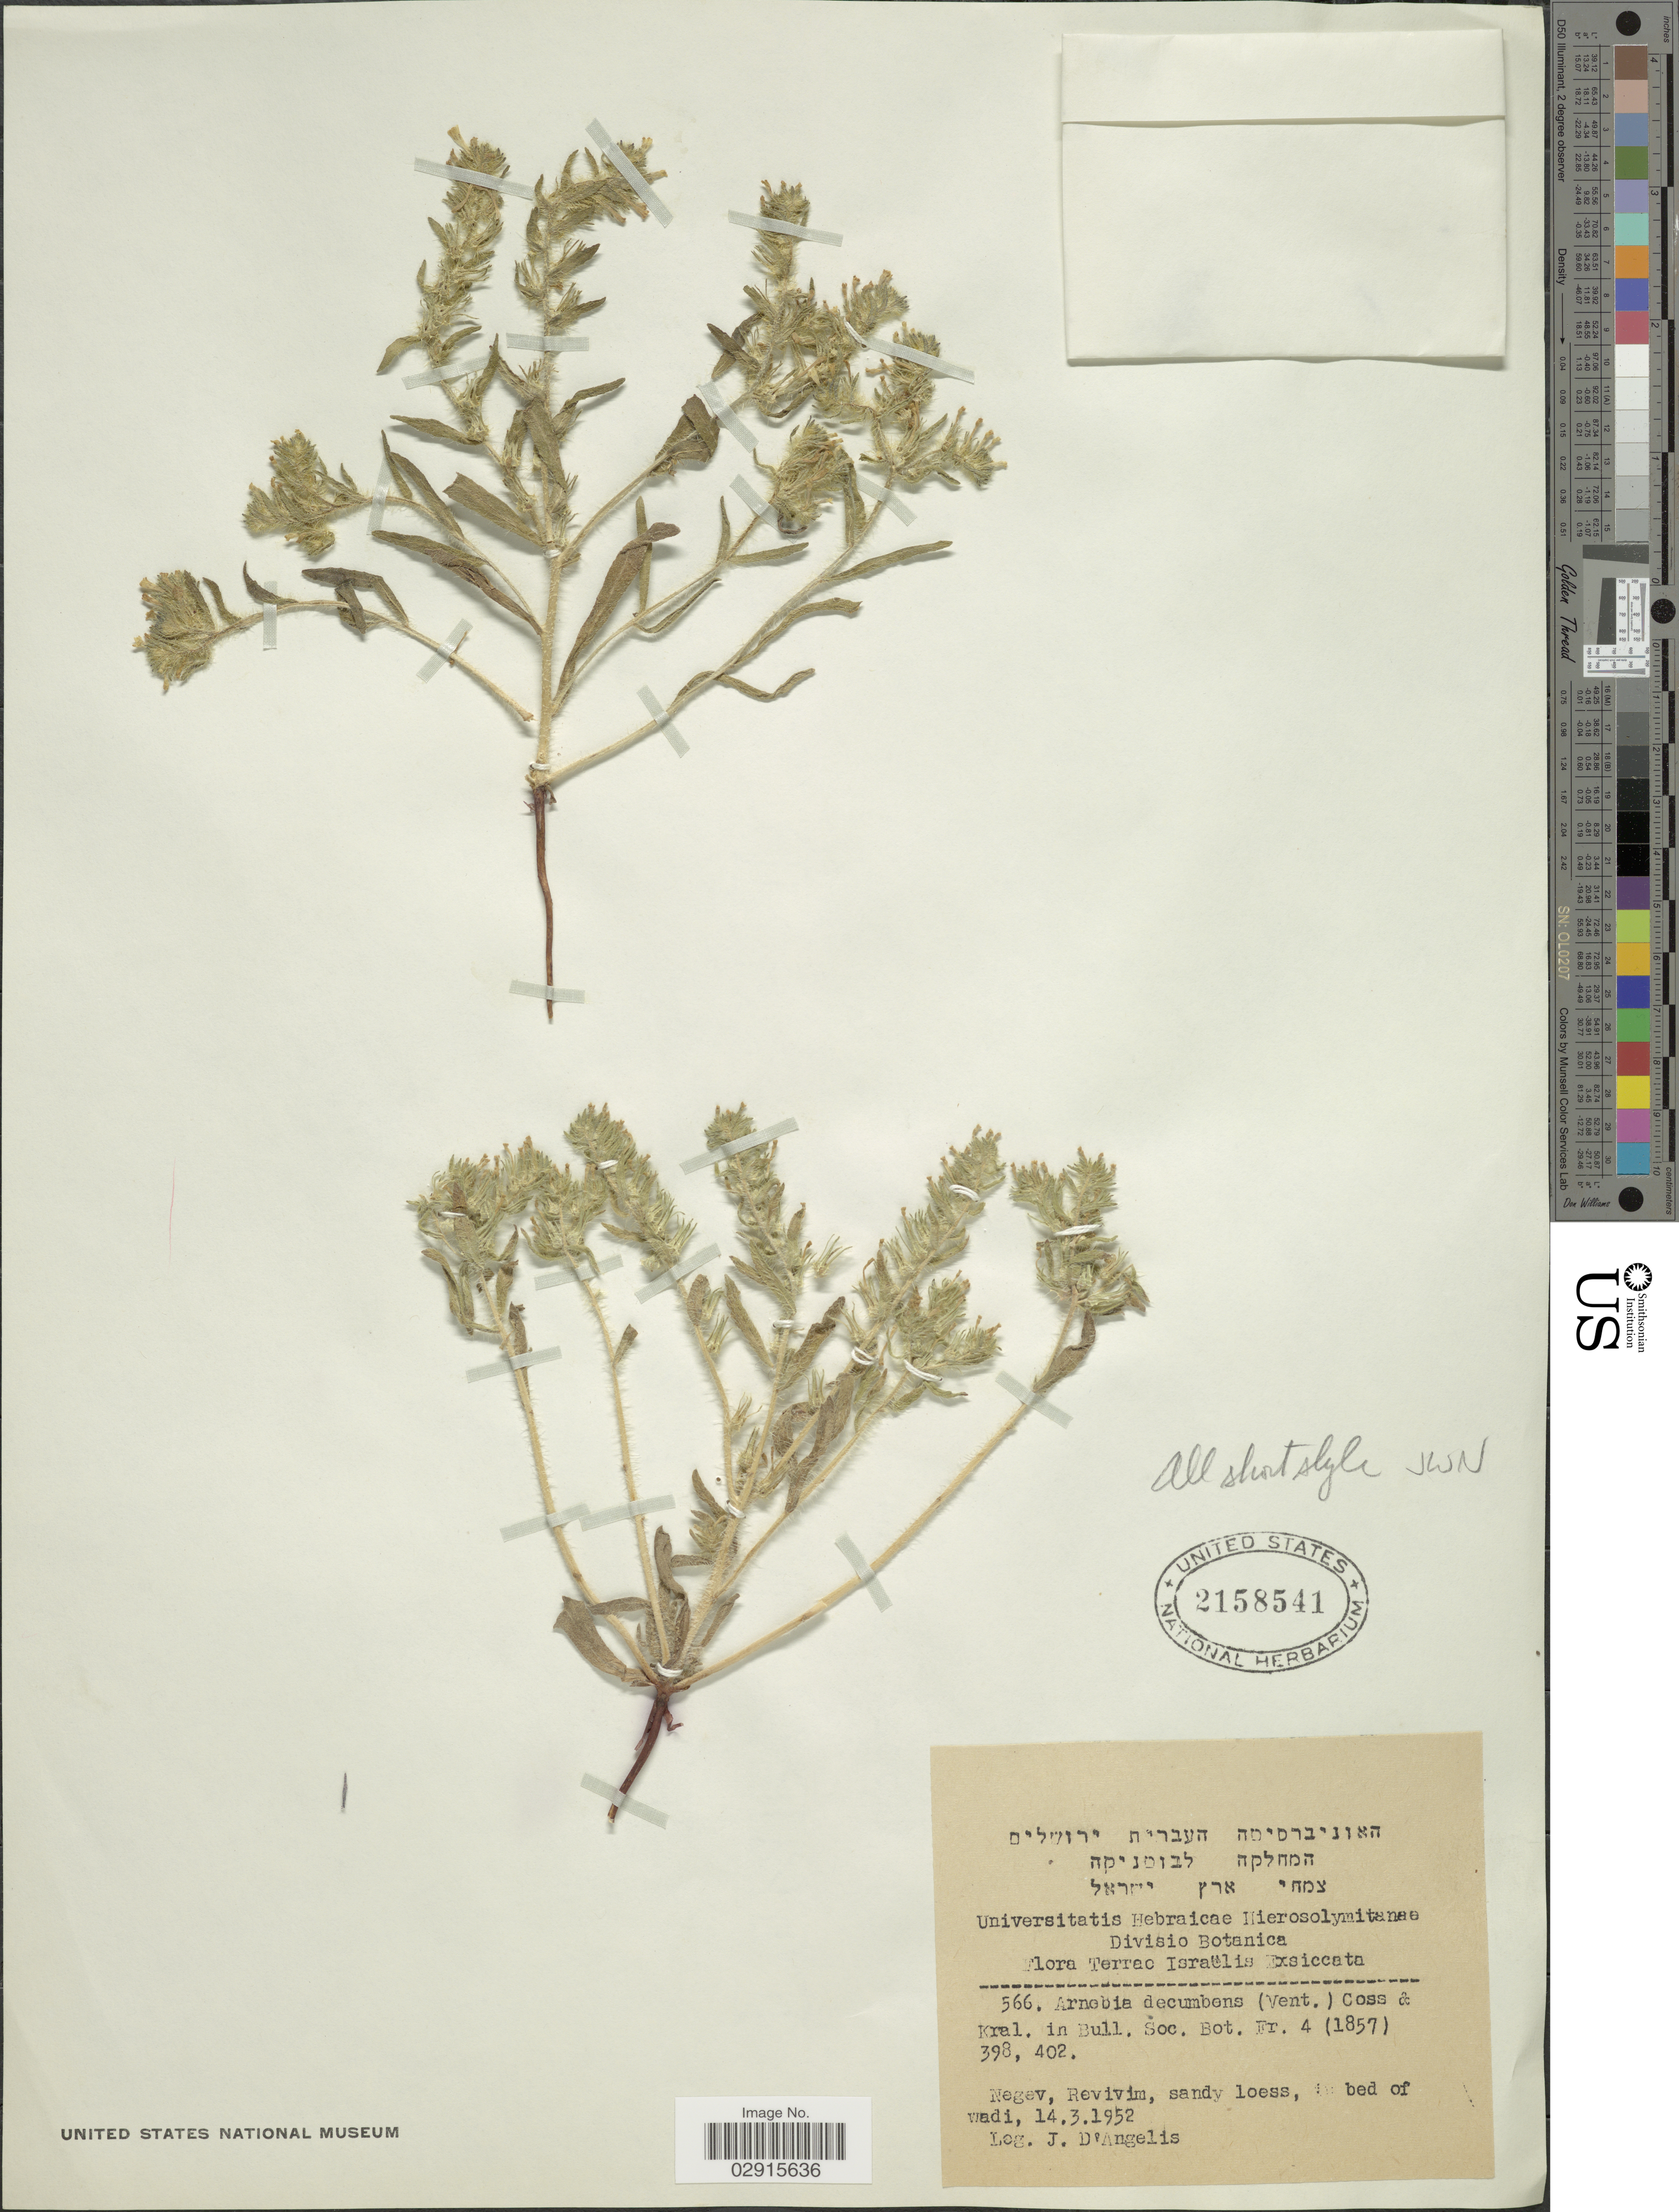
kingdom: Plantae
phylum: Tracheophyta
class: Magnoliopsida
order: Boraginales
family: Boraginaceae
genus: Arnebia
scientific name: Arnebia decumbens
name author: (Vent.) Coss. & Kralik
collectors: J. D'angelis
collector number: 566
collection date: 1952-03-14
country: Israel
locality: Terrae Israëlis, Negev, Revivim, sandy loess, bed of wadi.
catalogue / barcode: US 2158541